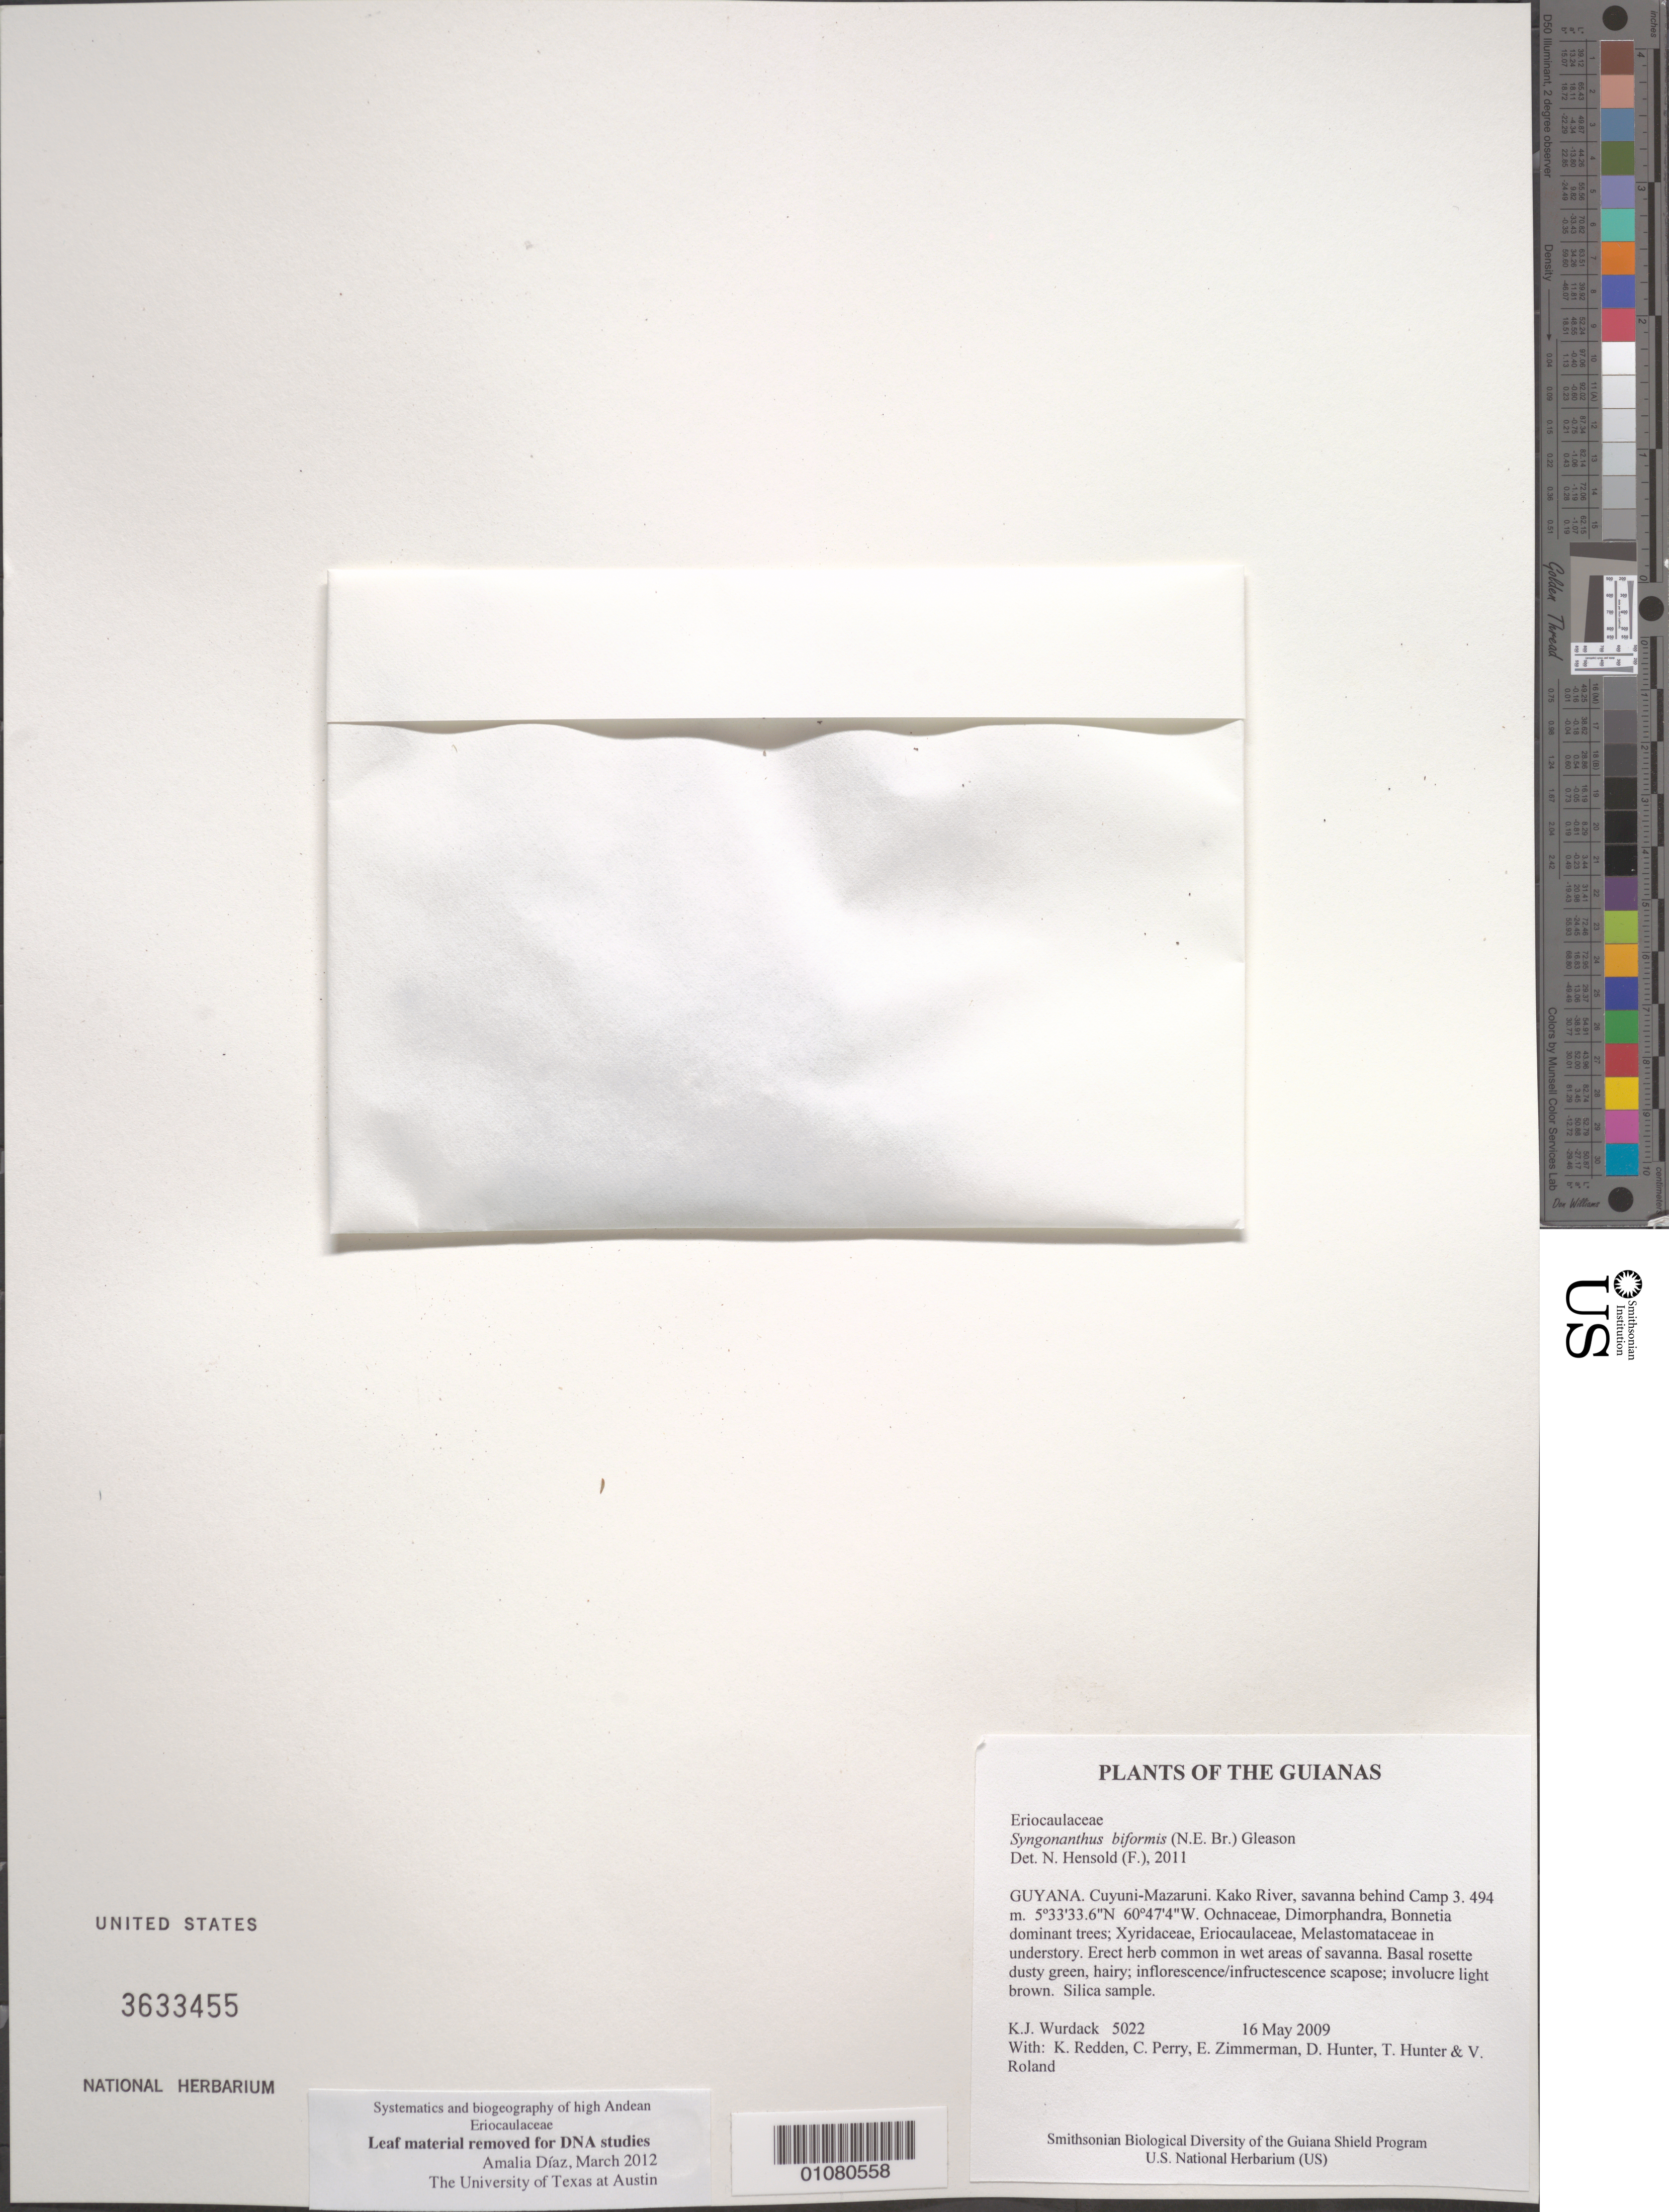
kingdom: Plantae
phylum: Tracheophyta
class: Liliopsida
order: Poales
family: Eriocaulaceae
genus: Syngonanthus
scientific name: Syngonanthus biformis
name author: (N.E. Br.) Gleason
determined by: Hensold, N.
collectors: K. Wurdack, K. M. Redden, C. Perry, E. Zimmerman, D. Hunter, T. Hunter & V. Roland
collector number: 5022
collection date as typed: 16 May 2009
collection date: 2009-05-16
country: Guyana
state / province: Cuyuni-Mazaruni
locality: Kako River, savanna behind Camp 5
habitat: Ochnaceae, Dimorphandra, Bonnetia dominant trees; Xyridaceae, Eriocaulaceae, Melastomataceae in understory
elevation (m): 494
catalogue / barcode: US 3633455